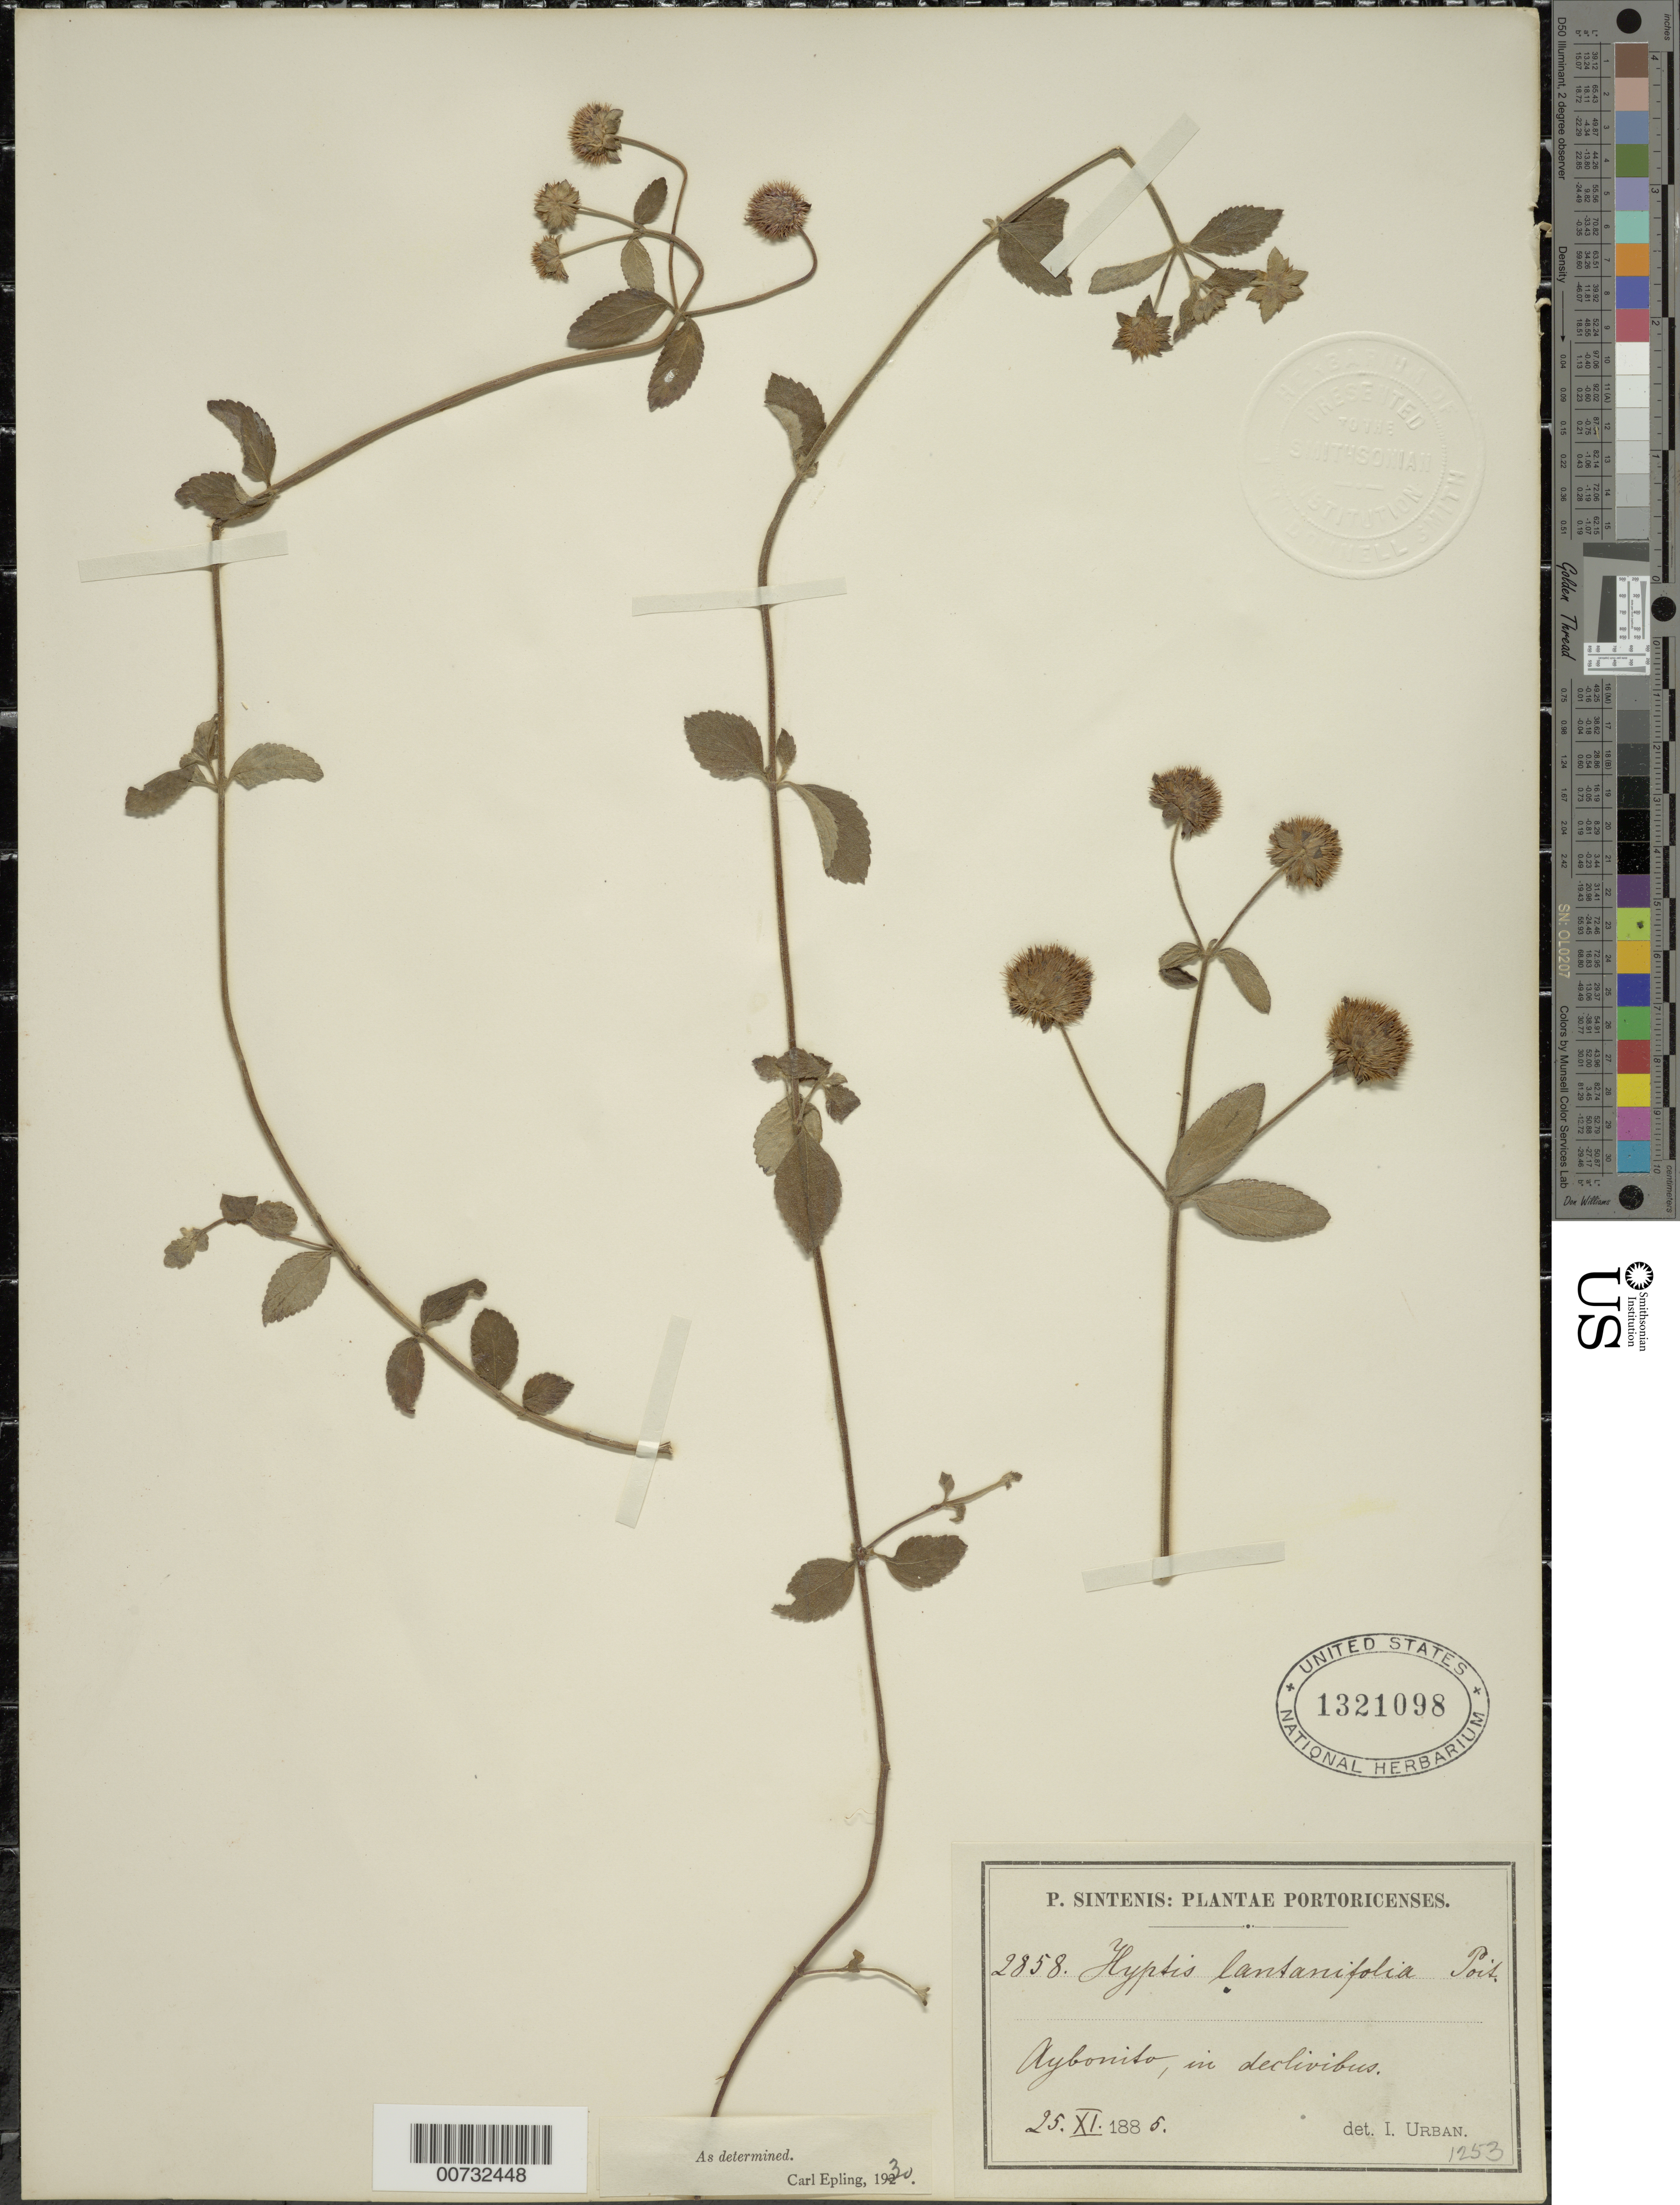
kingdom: Plantae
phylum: Tracheophyta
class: Magnoliopsida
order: Lamiales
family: Lamiaceae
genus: Hyptis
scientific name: Hyptis lantanifolia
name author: Poit.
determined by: Epling, C. C.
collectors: P. Sintenis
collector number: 2858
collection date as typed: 25 Nov 1886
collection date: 1886-11-25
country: Puerto Rico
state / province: Abonito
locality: Aibonito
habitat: In declivibus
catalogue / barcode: US 1321098